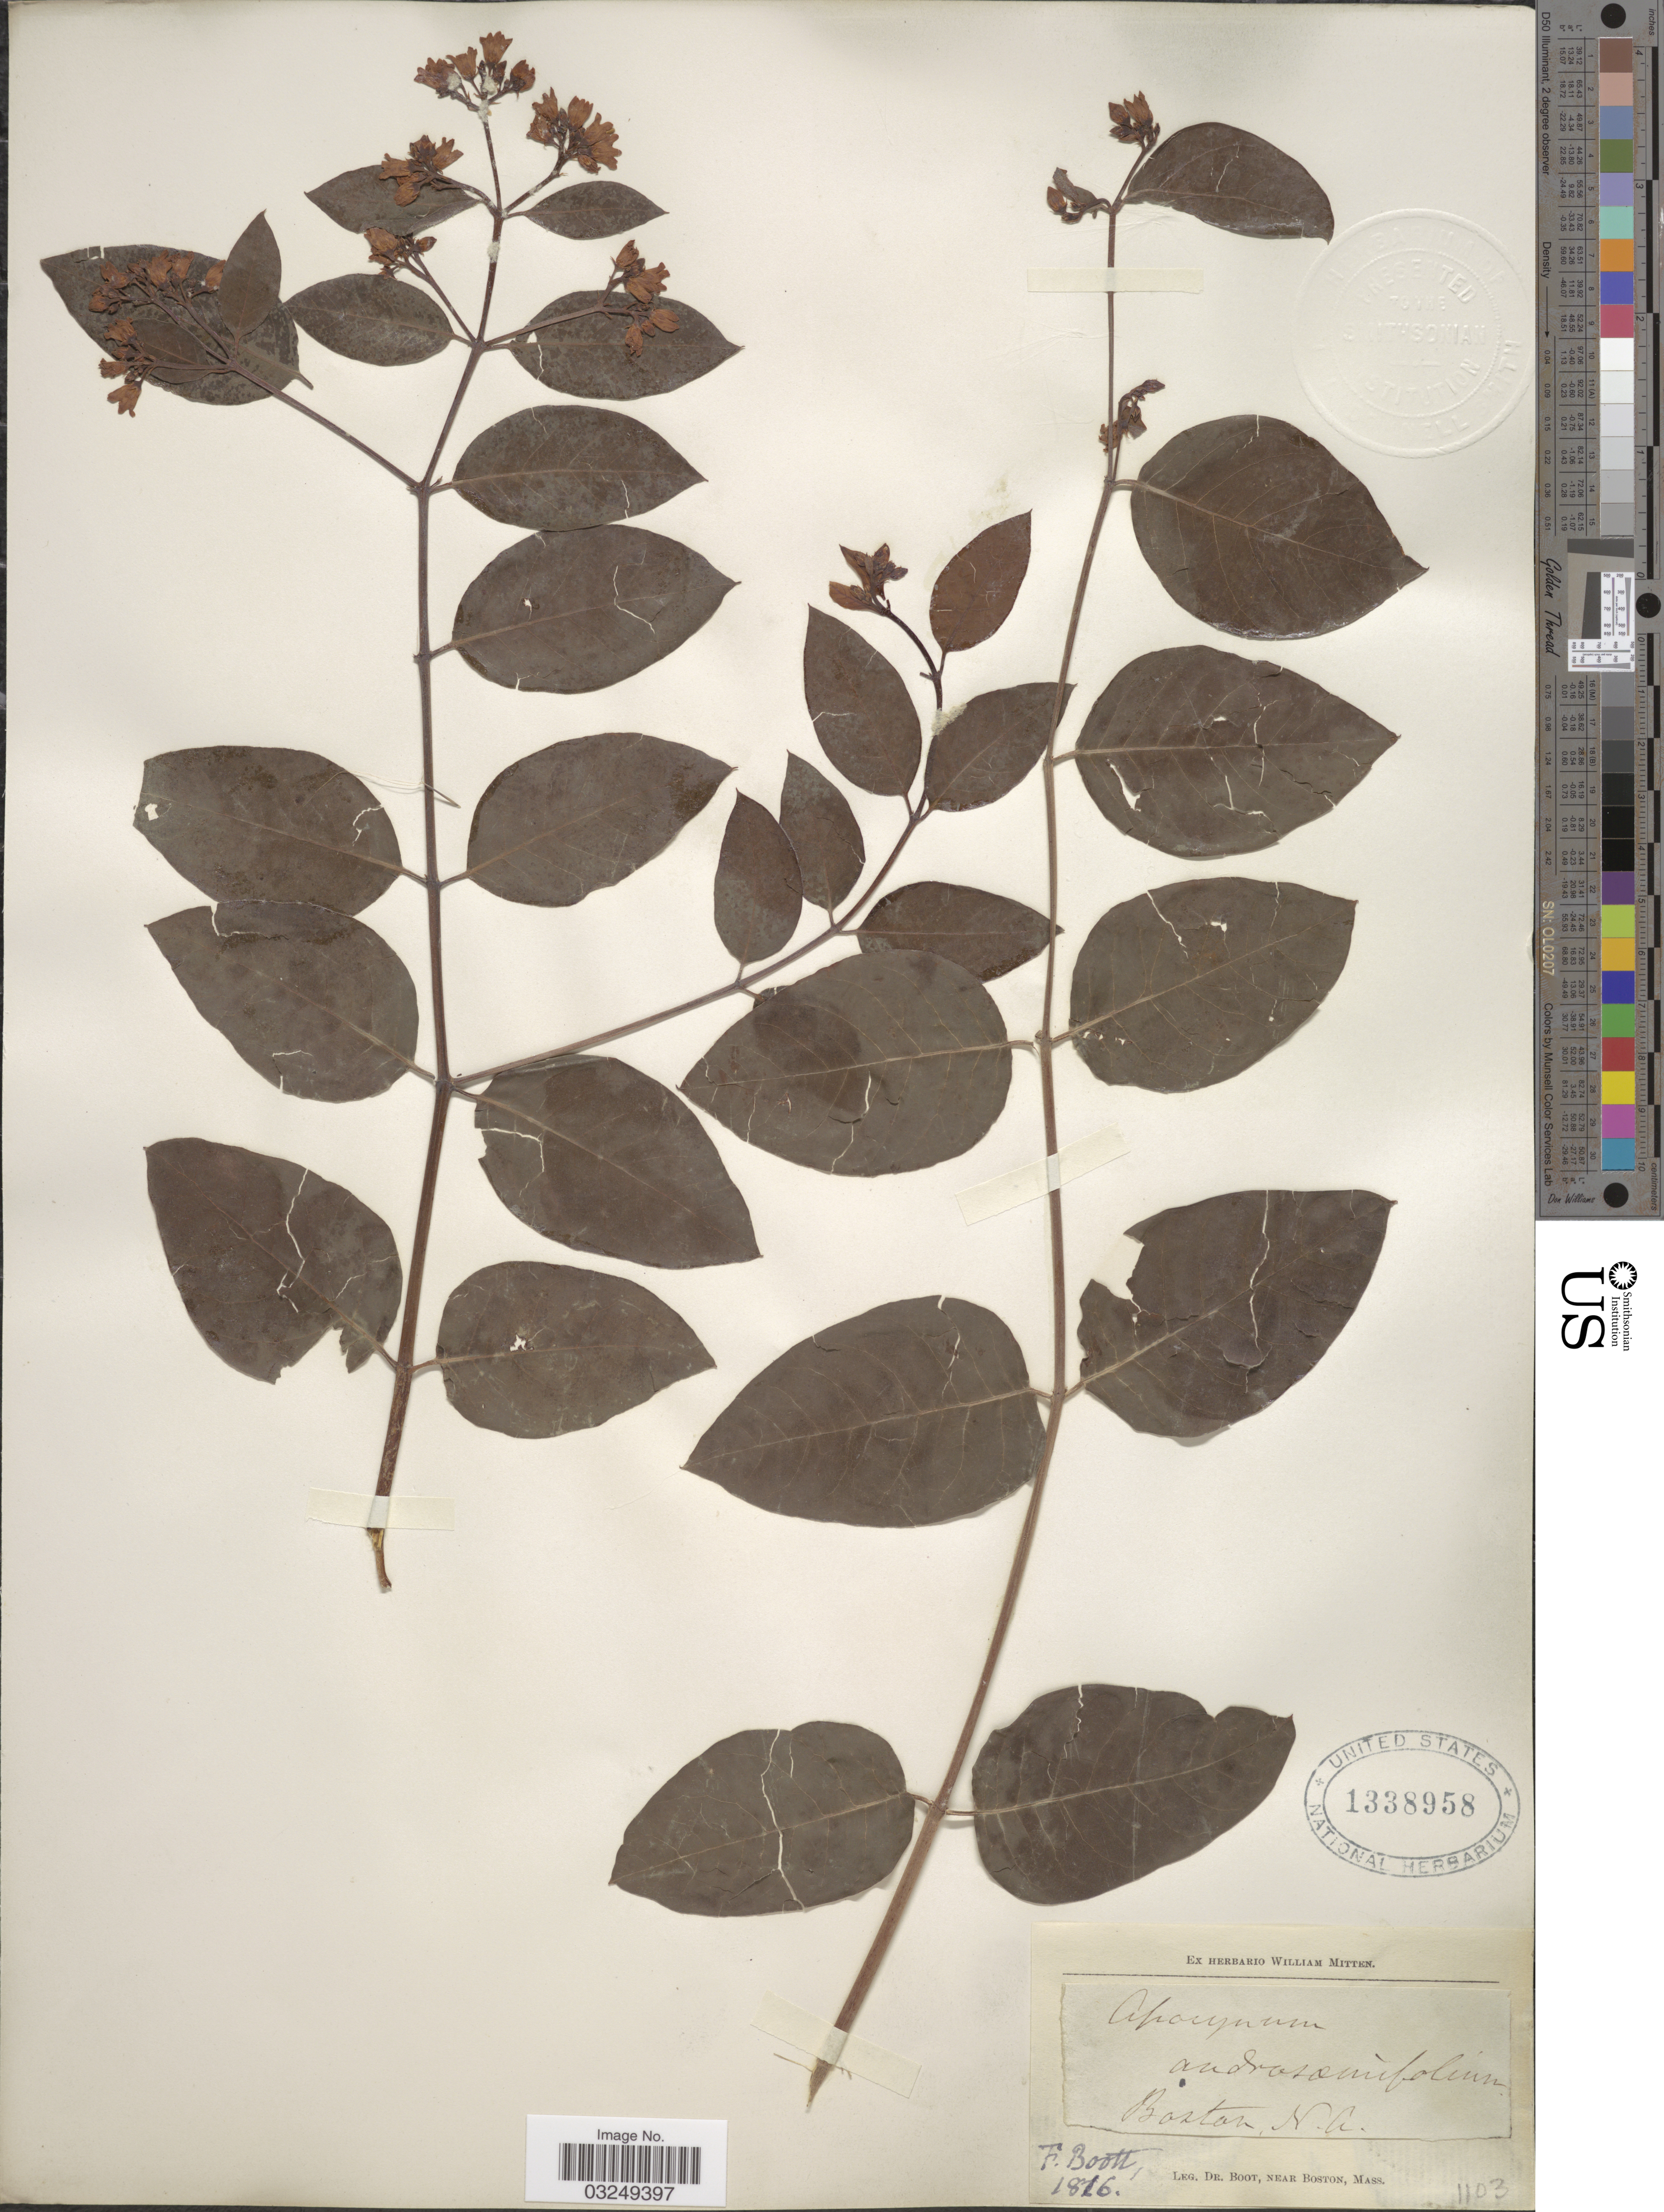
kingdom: Plantae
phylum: Tracheophyta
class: Magnoliopsida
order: Gentianales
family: Apocynaceae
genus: Apocynum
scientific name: Apocynum androsaemifolium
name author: L.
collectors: F. Boott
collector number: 1103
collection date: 1816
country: Algeria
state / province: Khenchela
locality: Boston, N.C.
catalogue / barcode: US 1338958